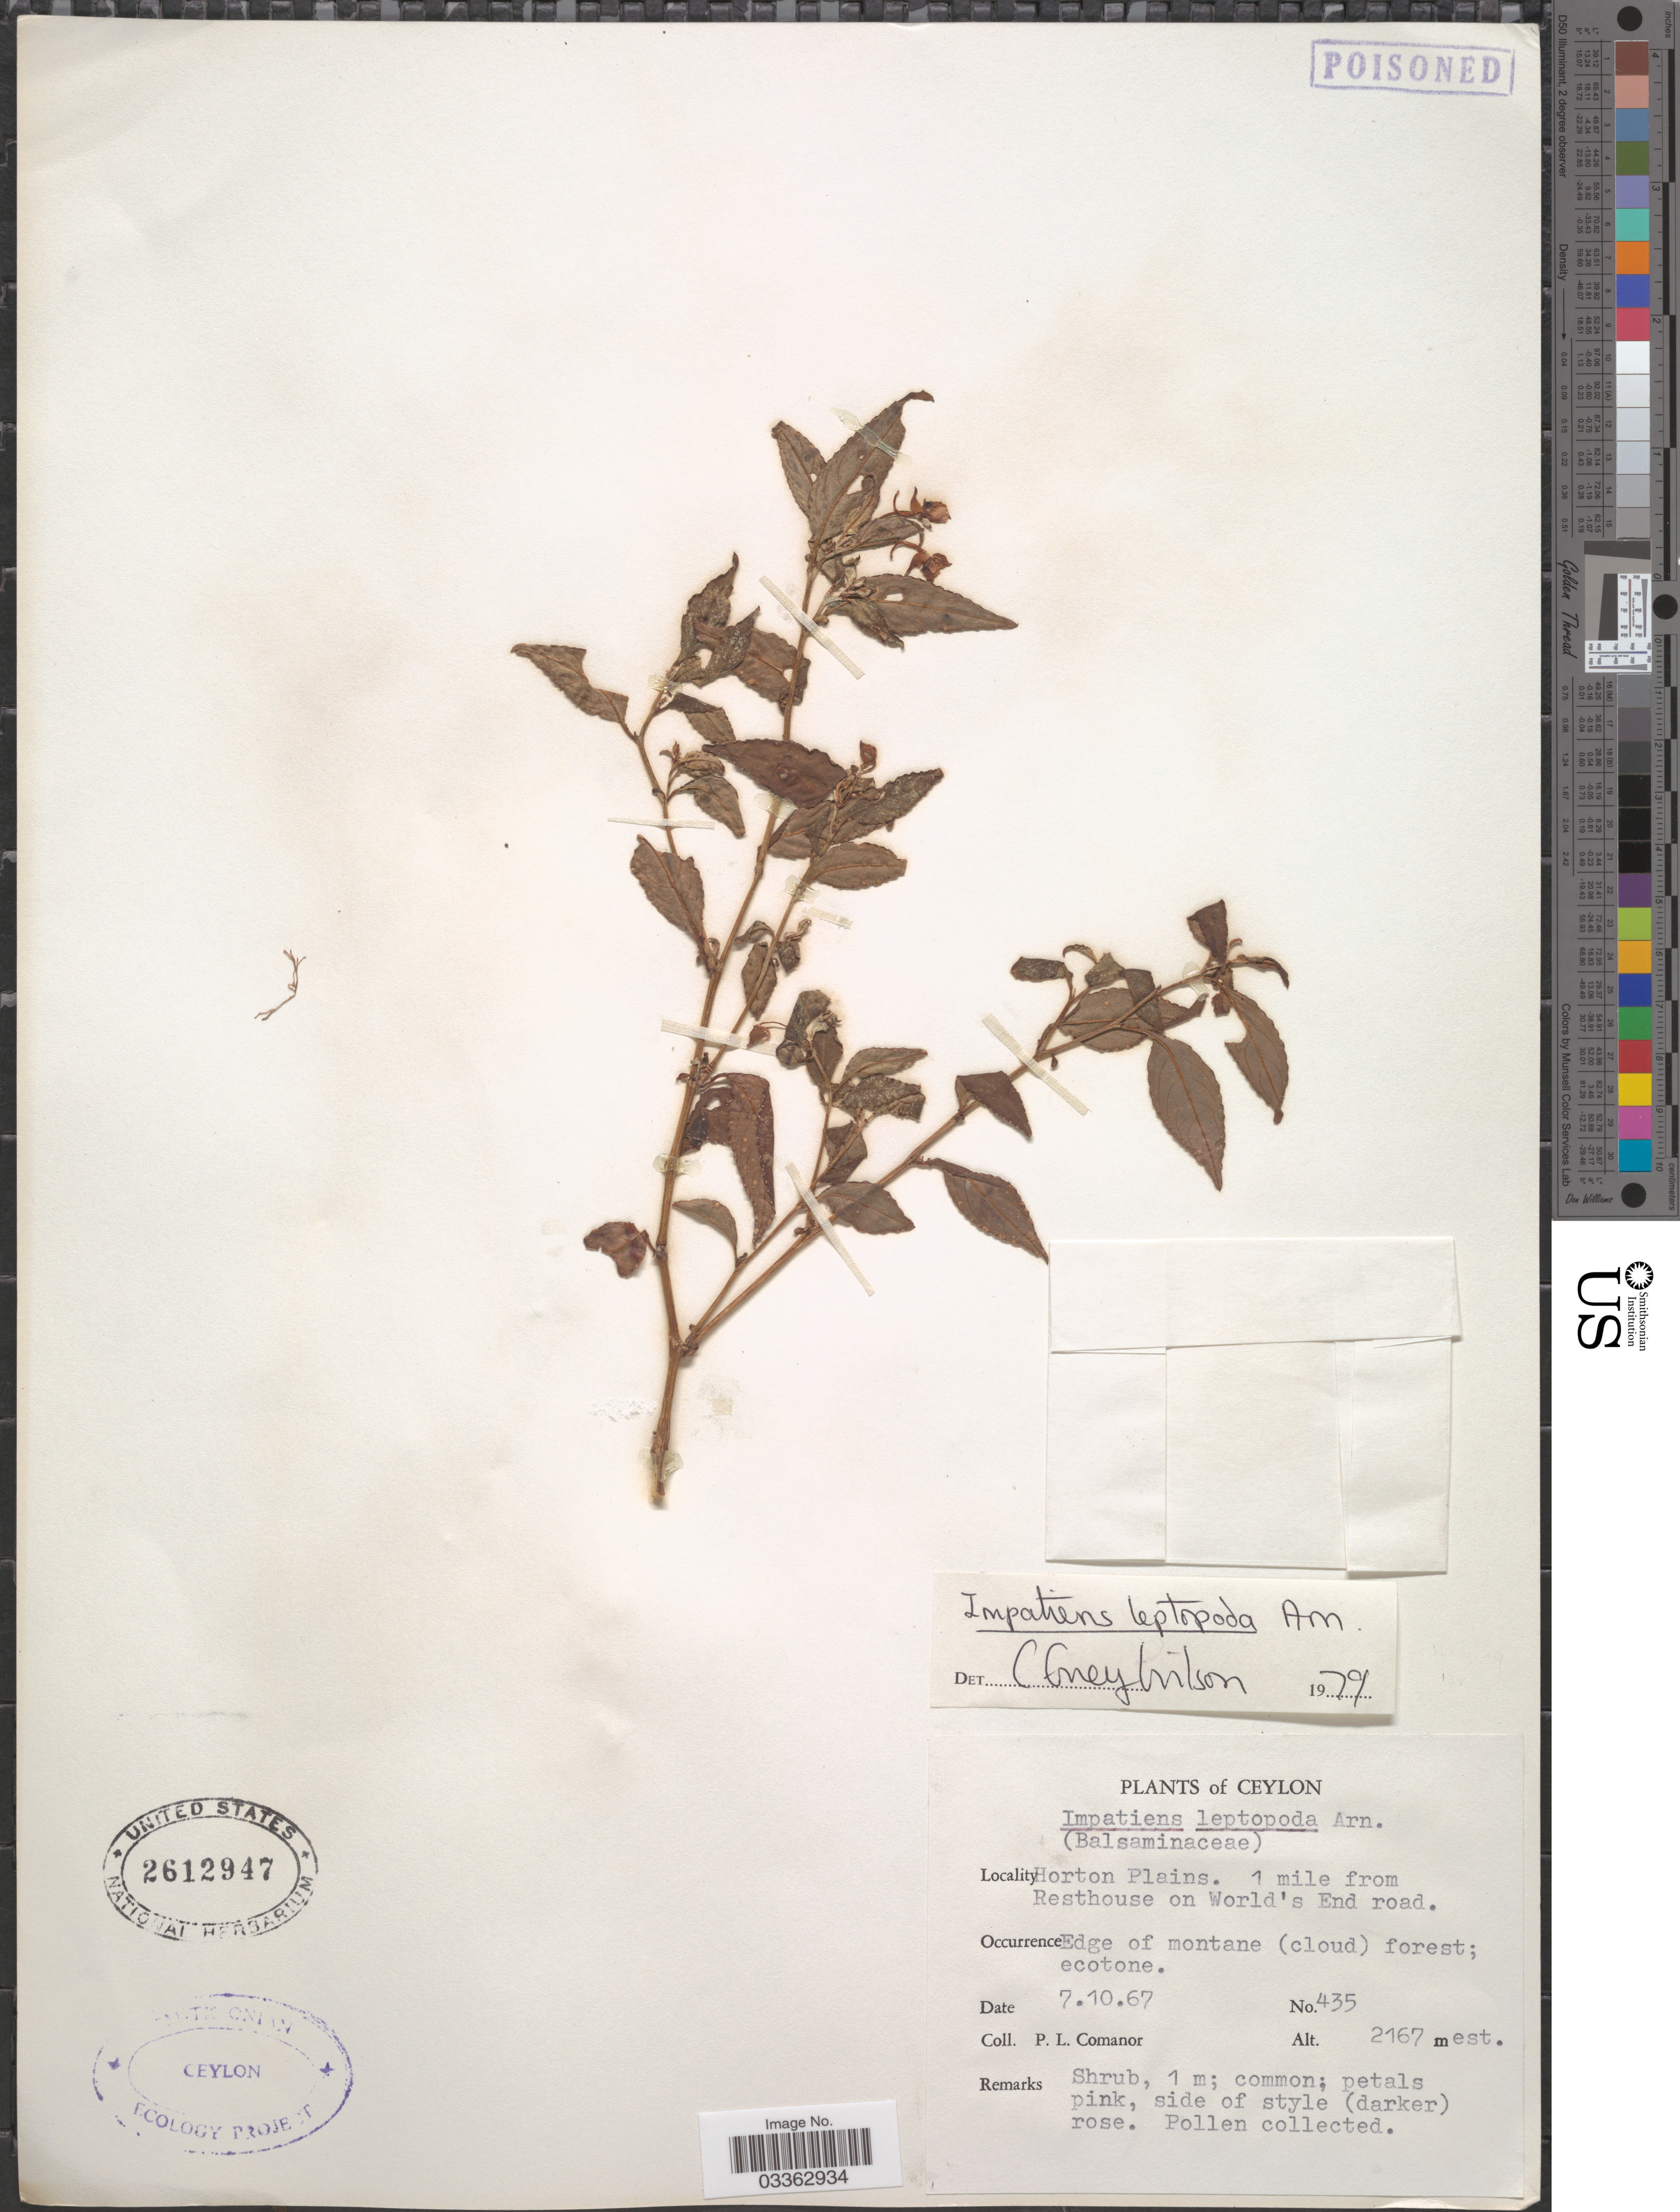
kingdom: Plantae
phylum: Tracheophyta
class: Magnoliopsida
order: Ericales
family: Balsaminaceae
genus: Impatiens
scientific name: Impatiens leptopoda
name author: Arn.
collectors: P. Comanor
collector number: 435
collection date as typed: Transcribed d/m/y: 7/10/67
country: Sri Lanka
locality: Ceylon. Horton Plains. 1 mile from Resthouse on World's End road.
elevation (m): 2167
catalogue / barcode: US 2612947